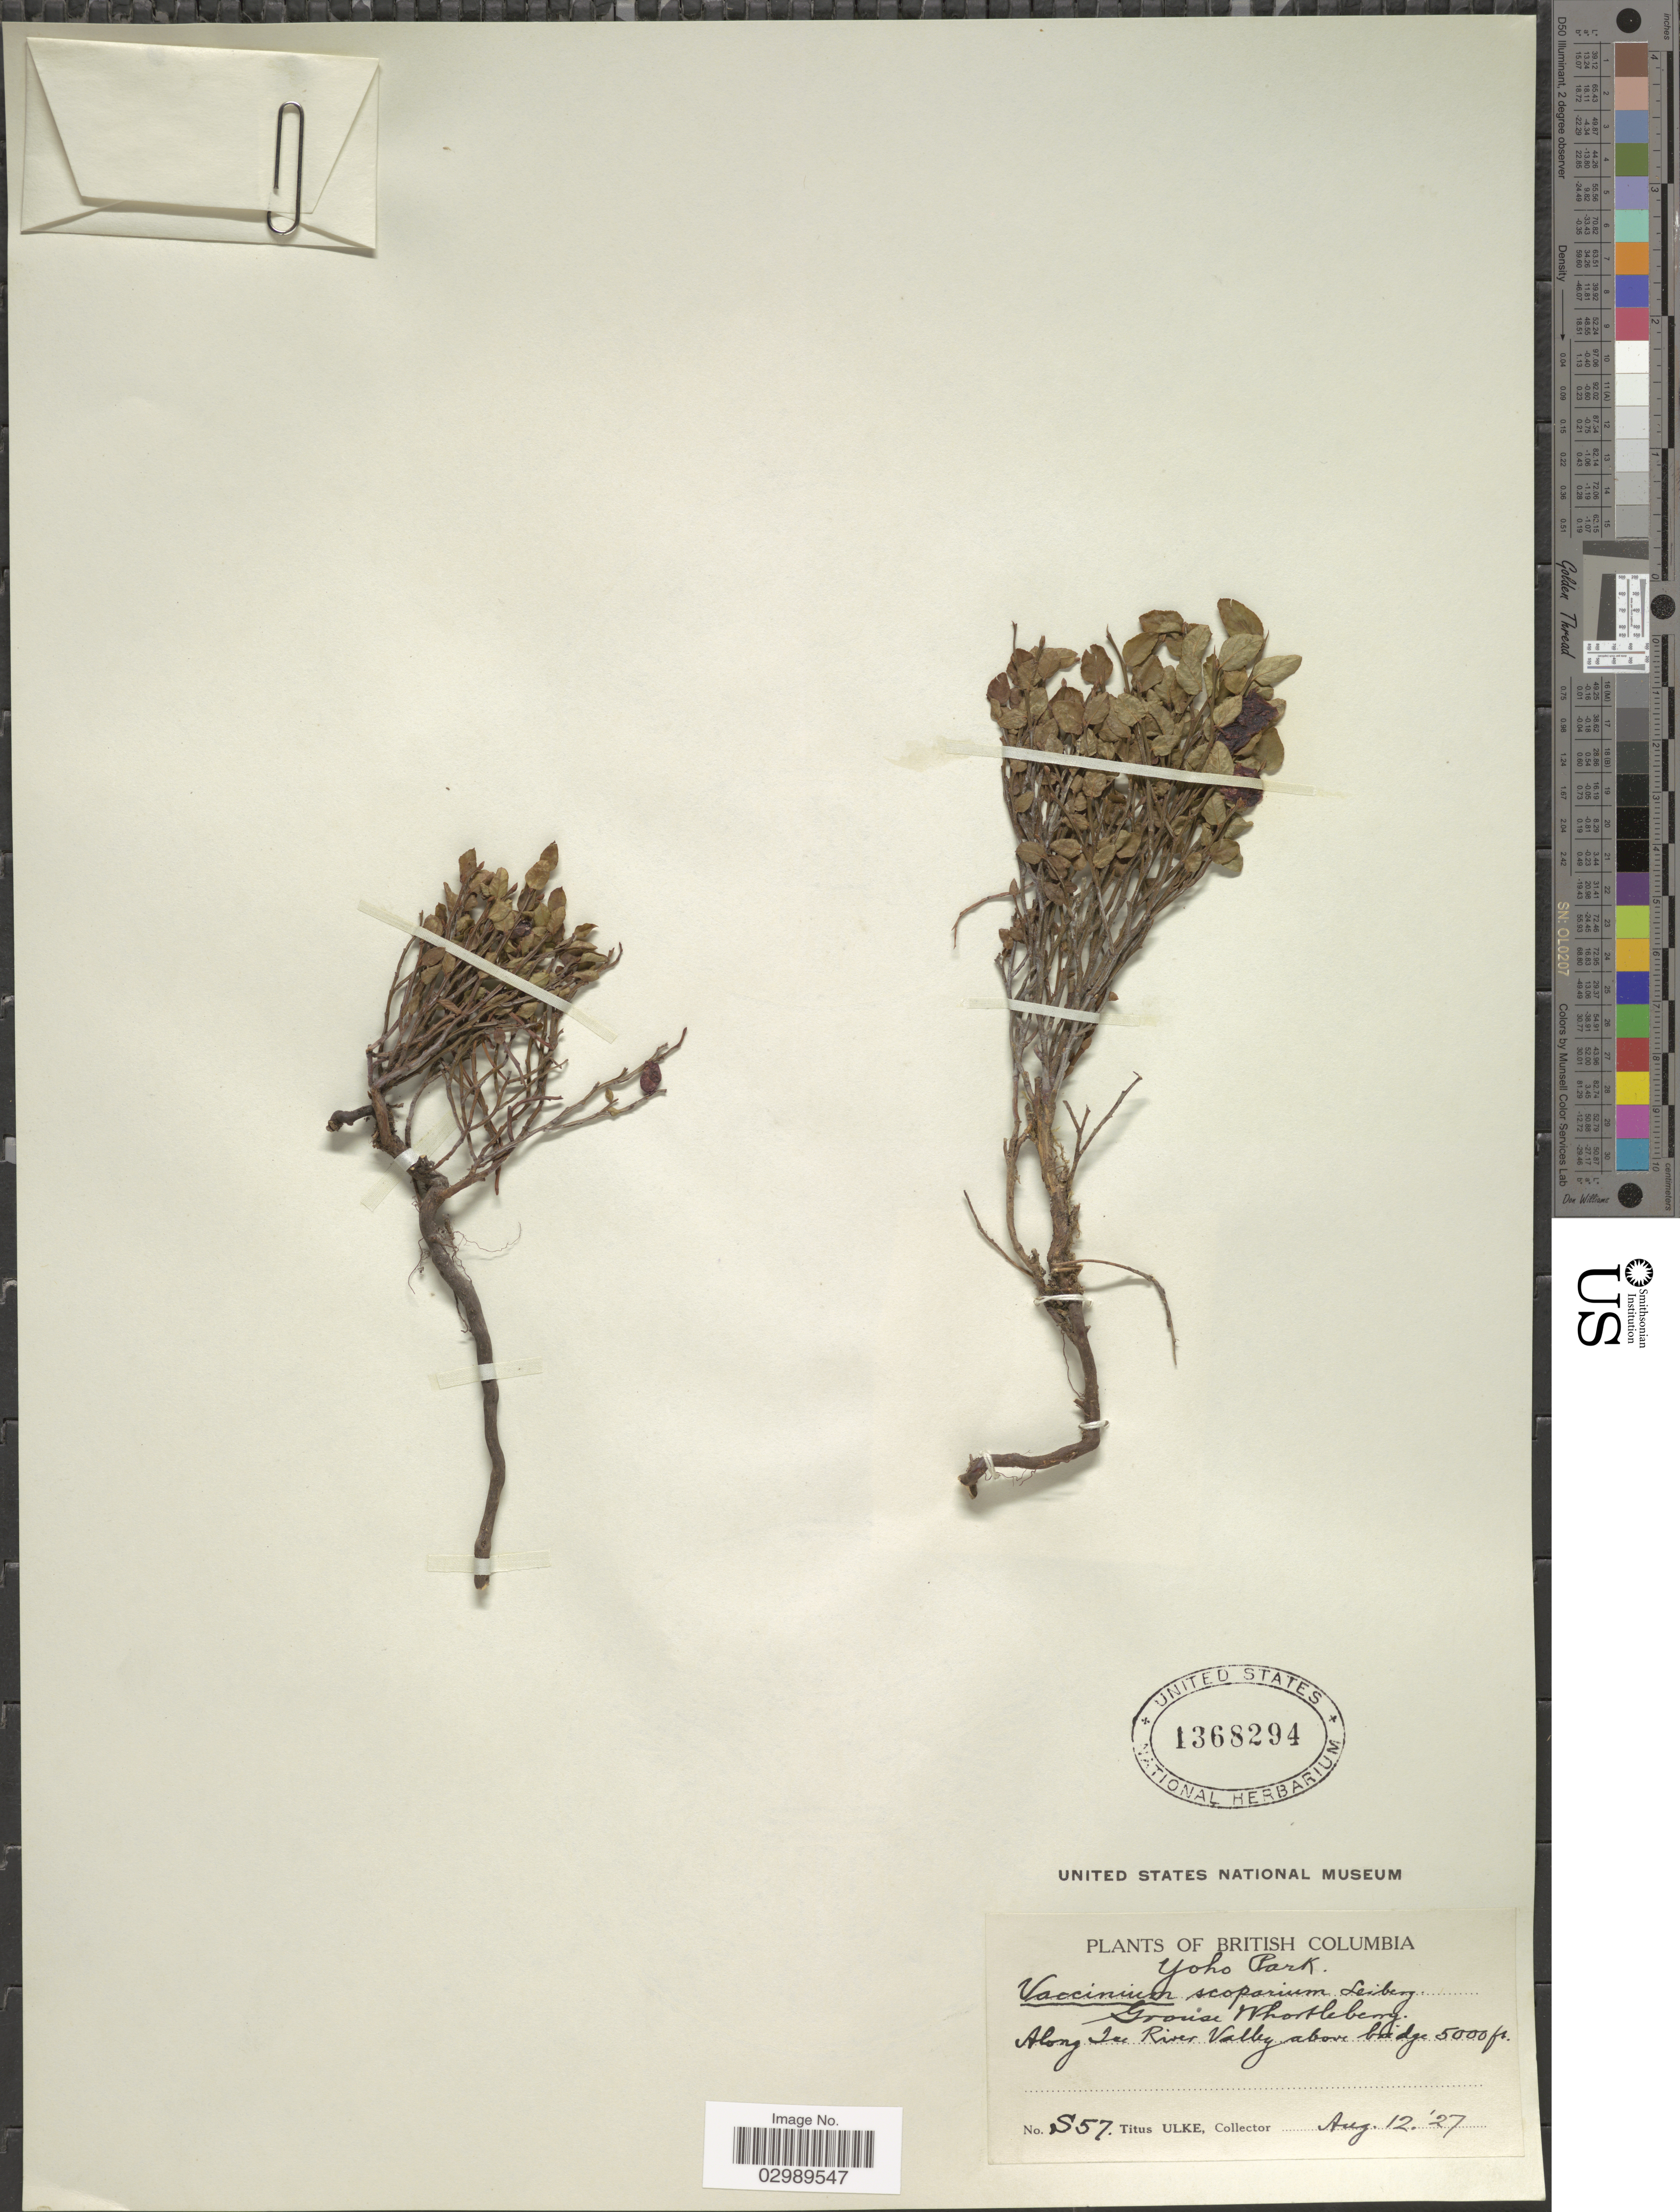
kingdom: Plantae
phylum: Tracheophyta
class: Magnoliopsida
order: Ericales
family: Ericaceae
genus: Vaccinium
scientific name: Vaccinium scoparium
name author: Leiberg ex Coville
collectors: T. Ulke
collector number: S57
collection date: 1927-08-12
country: Canada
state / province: British Columbia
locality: Yoho Park, Along Ice River Valley above bridge.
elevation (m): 1524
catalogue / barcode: US 1368294